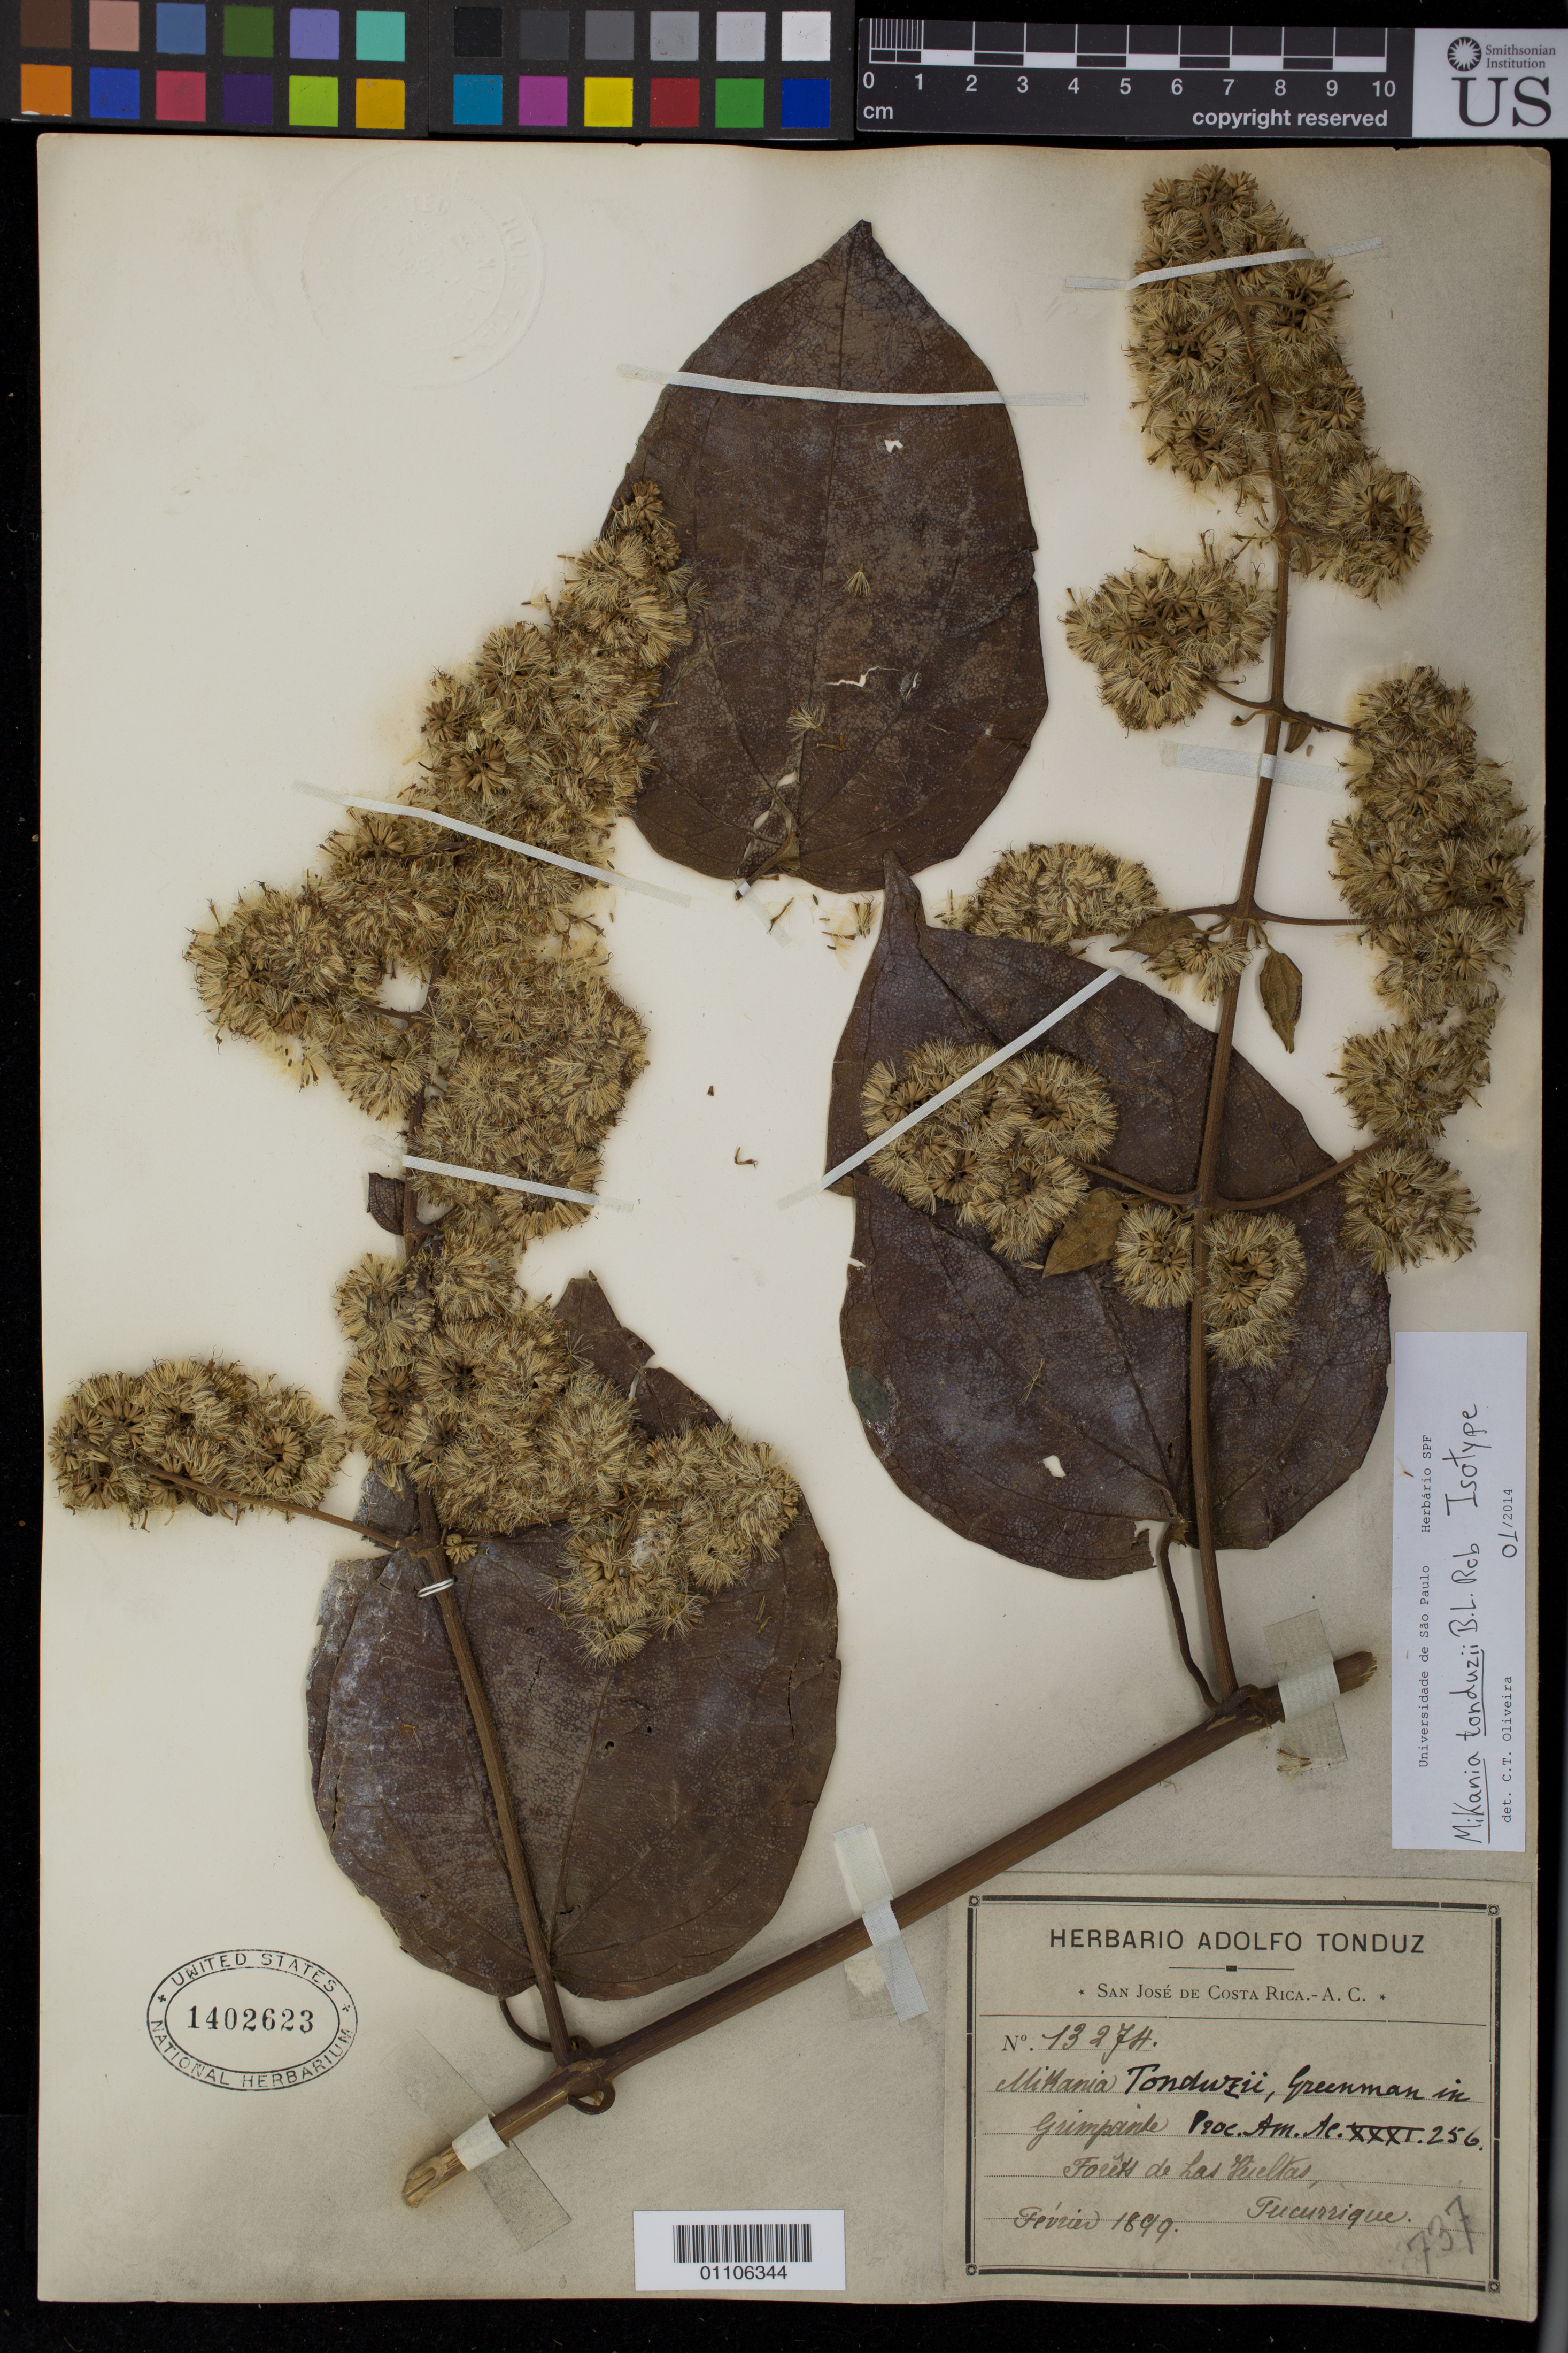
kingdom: Plantae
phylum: Tracheophyta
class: Magnoliopsida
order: Asterales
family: Asteraceae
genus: Mikania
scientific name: Mikania tonduzii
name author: B.L. Rob.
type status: Isotype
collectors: A. Tonduz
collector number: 13274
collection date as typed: Feb 1899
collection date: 1899-02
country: Costa Rica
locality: Forêts de Las Vueltas, Tucurrique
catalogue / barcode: US 1402623